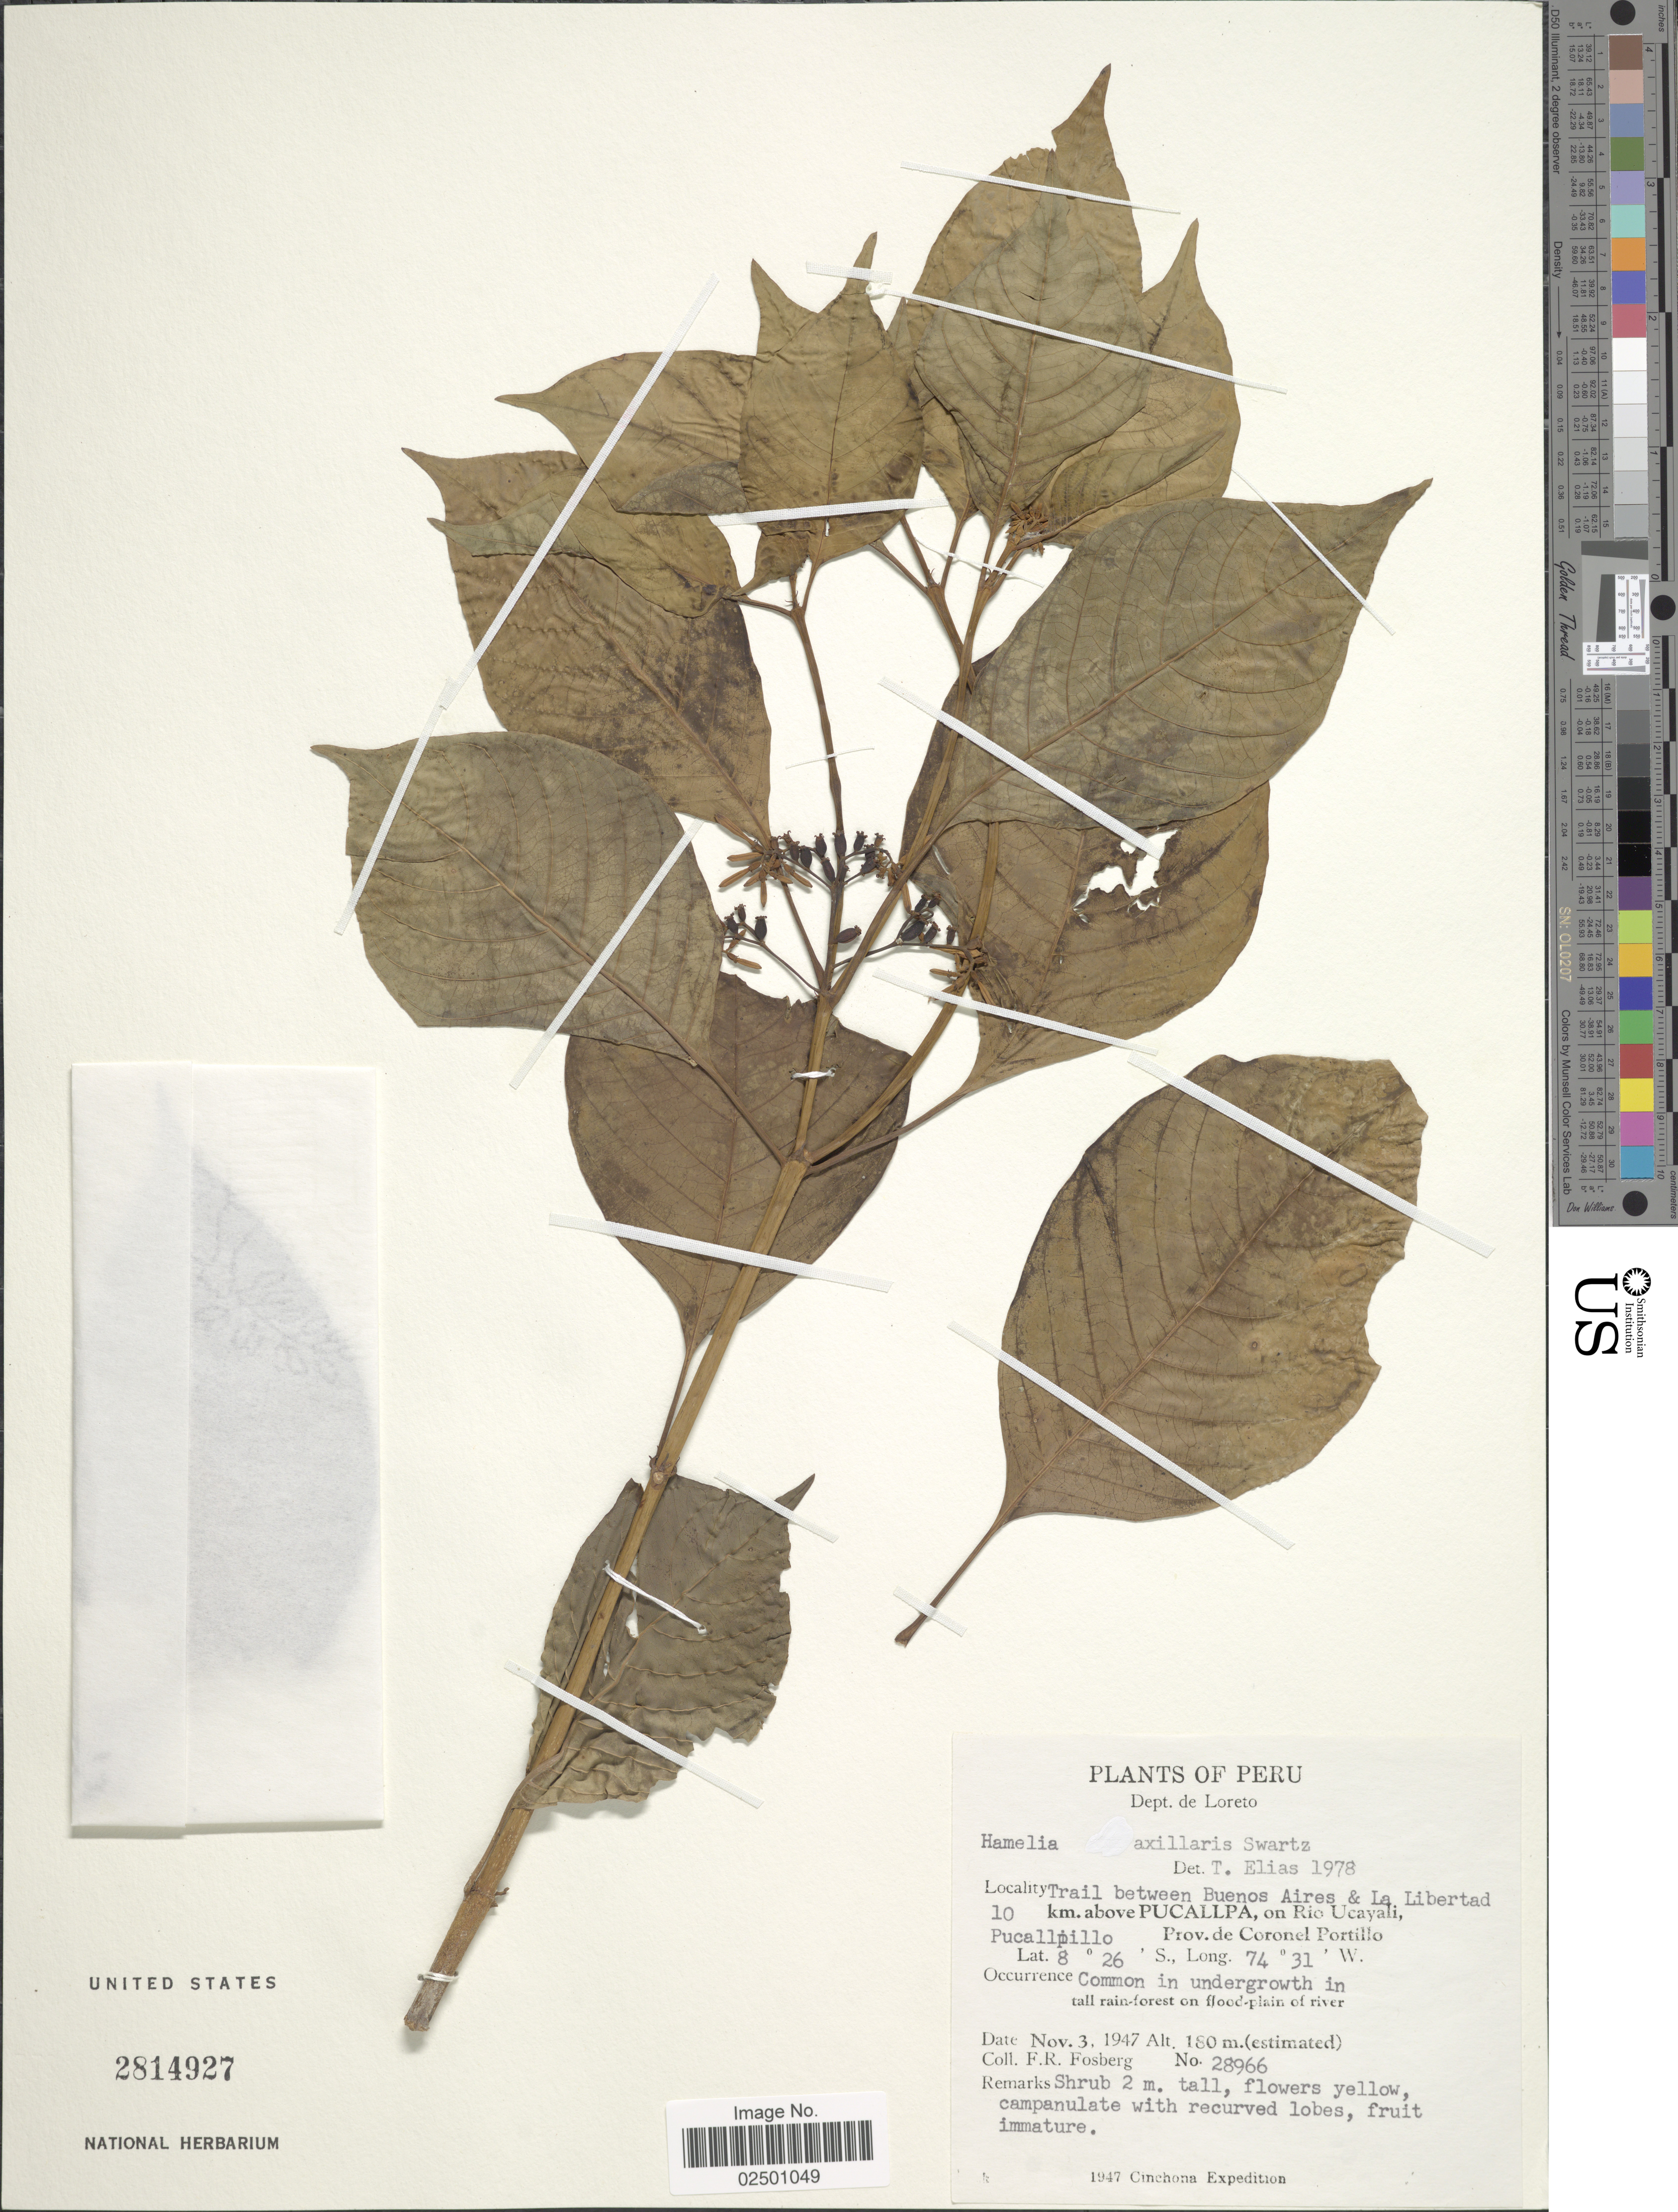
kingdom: Plantae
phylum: Tracheophyta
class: Magnoliopsida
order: Gentianales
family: Rubiaceae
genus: Hamelia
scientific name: Hamelia axillaris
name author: Sw.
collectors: F. R. Fosberg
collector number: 28966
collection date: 1947-11-03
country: Peru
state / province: Loreto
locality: Dept. de Loreto. Trail between Buenos Aires & La Libertad. 10 km. above Pucallpa, on Rio Ucayali, Prov. de Coronel Portillo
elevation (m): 180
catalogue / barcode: US 2814927